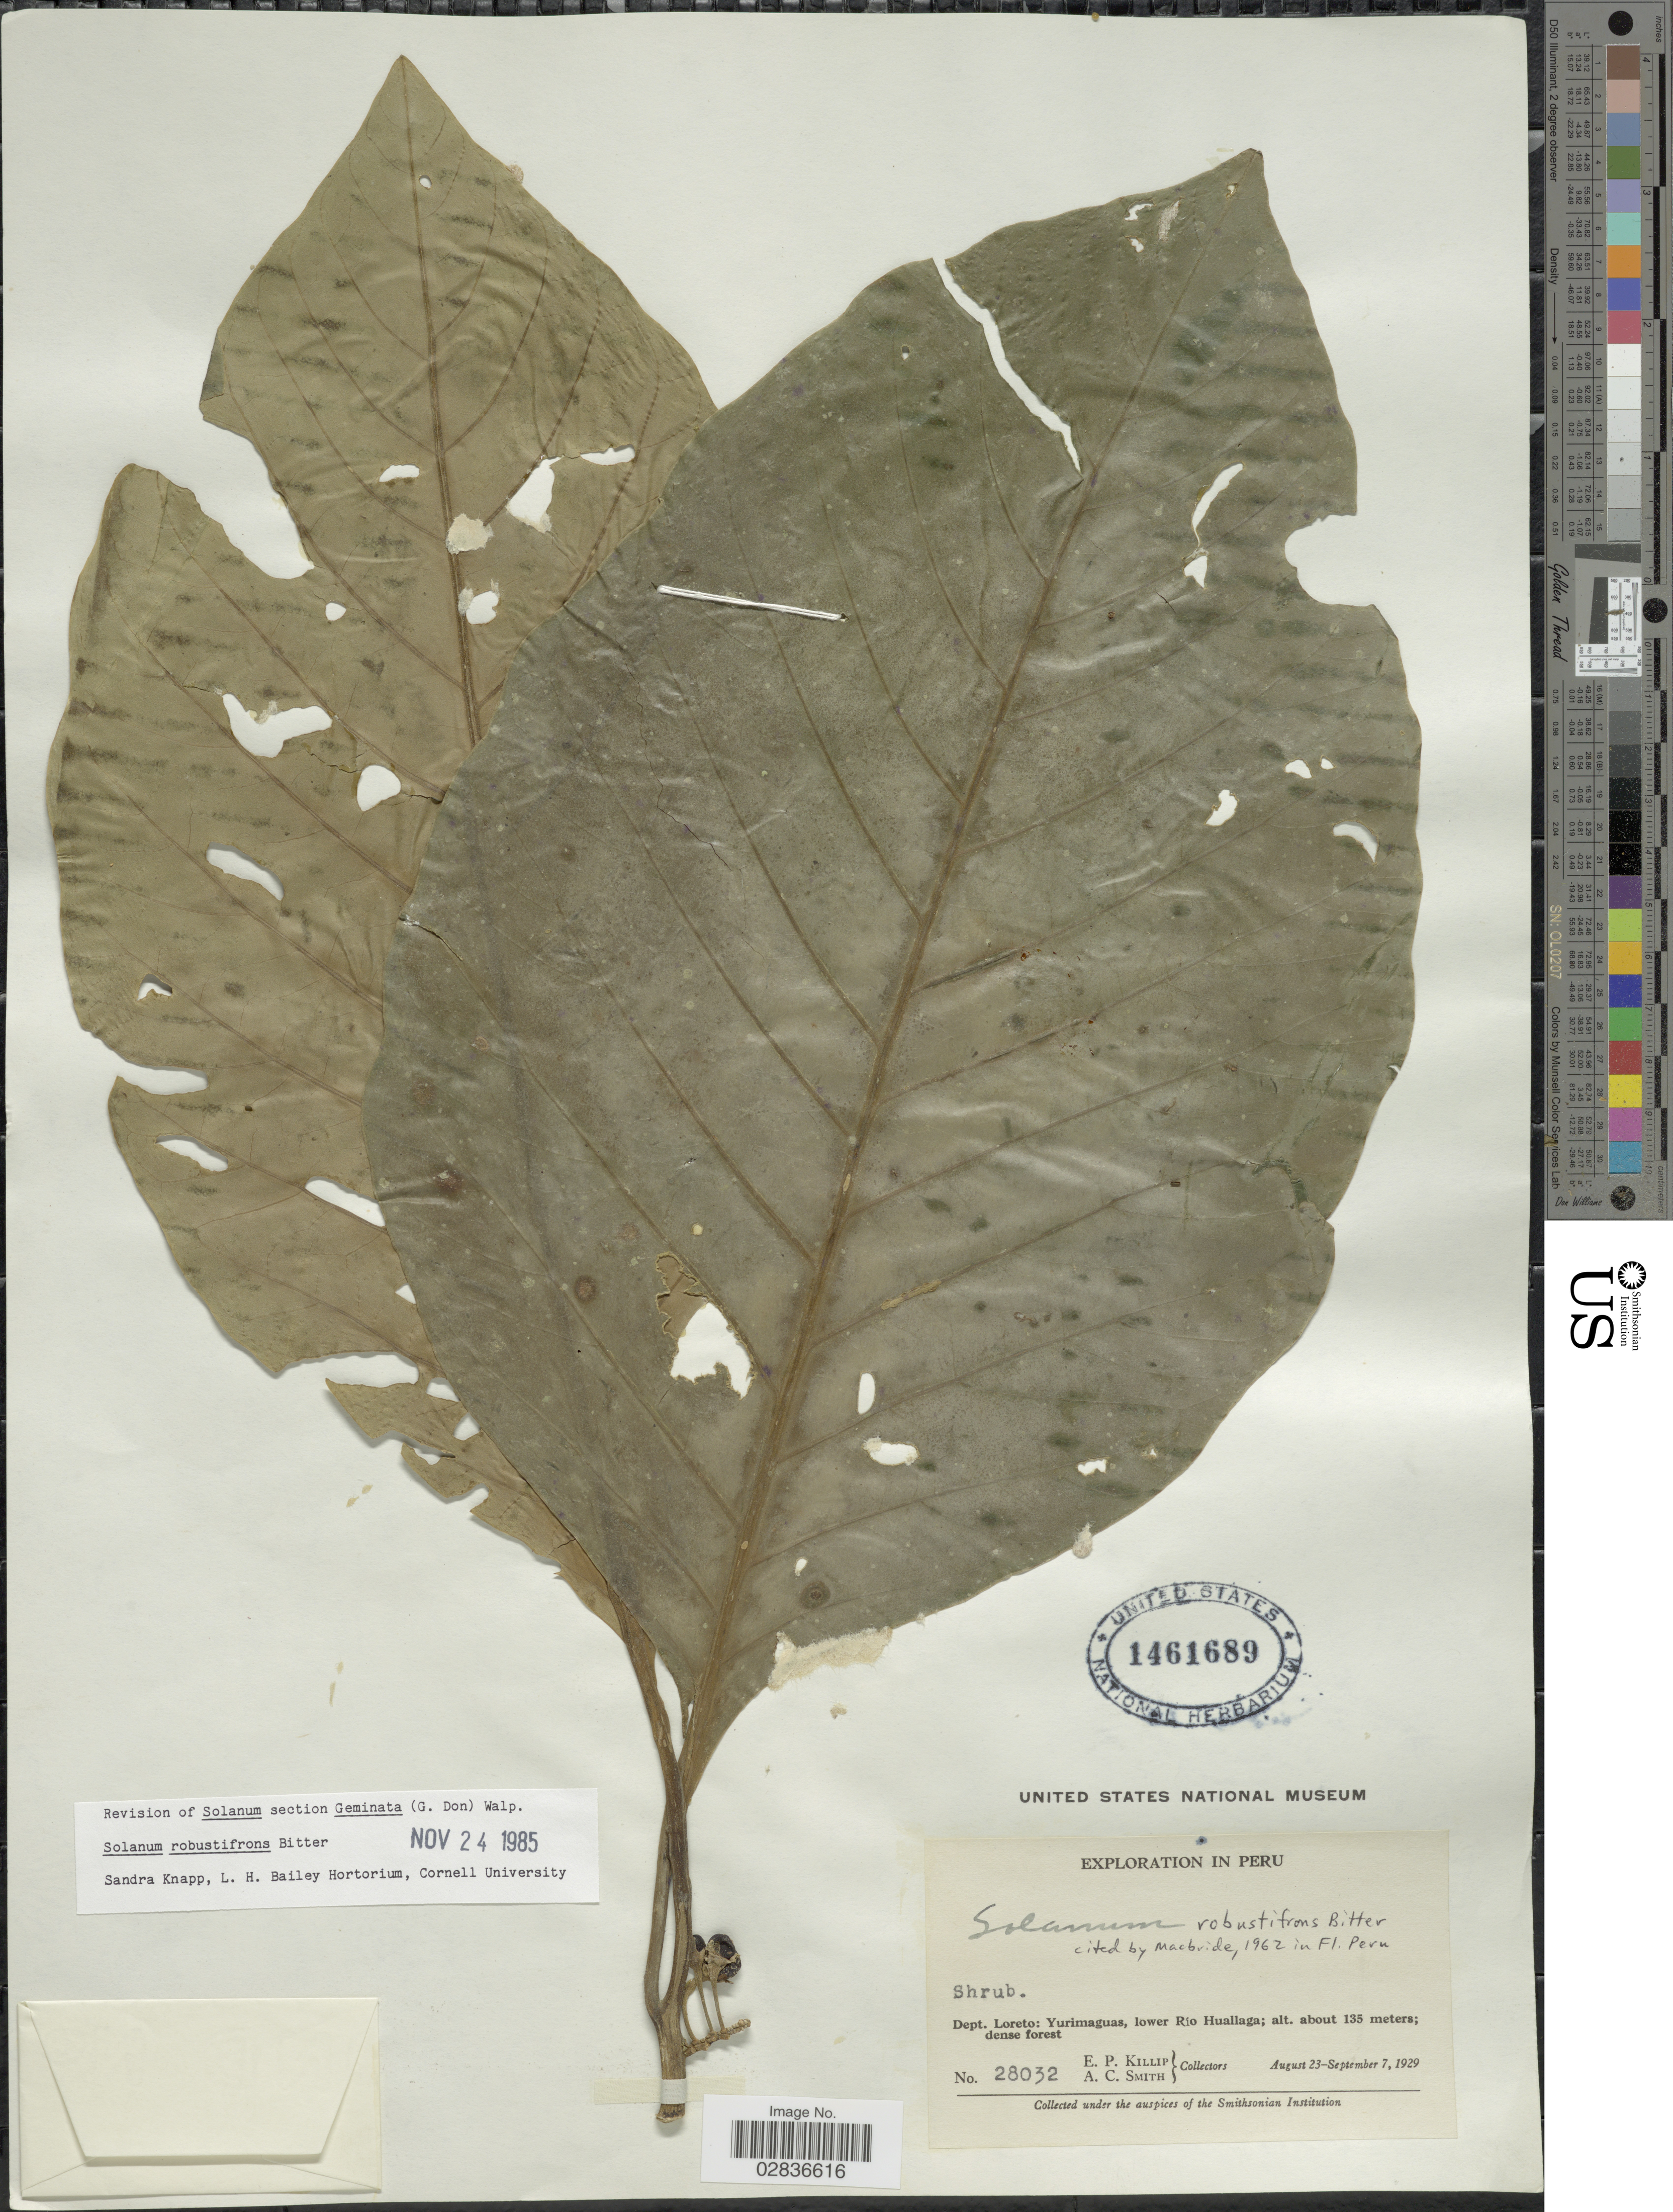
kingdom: Plantae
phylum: Tracheophyta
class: Magnoliopsida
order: Solanales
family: Solanaceae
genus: Solanum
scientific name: Solanum robustifrons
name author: Bitter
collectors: E. P. Killip & A. C. Smith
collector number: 28032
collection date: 1929-08-23/1929-09-07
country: Peru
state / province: Loreto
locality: Dept. Loreto: Yurimaguas, lower Río Huallaga.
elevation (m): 135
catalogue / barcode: US 1461689